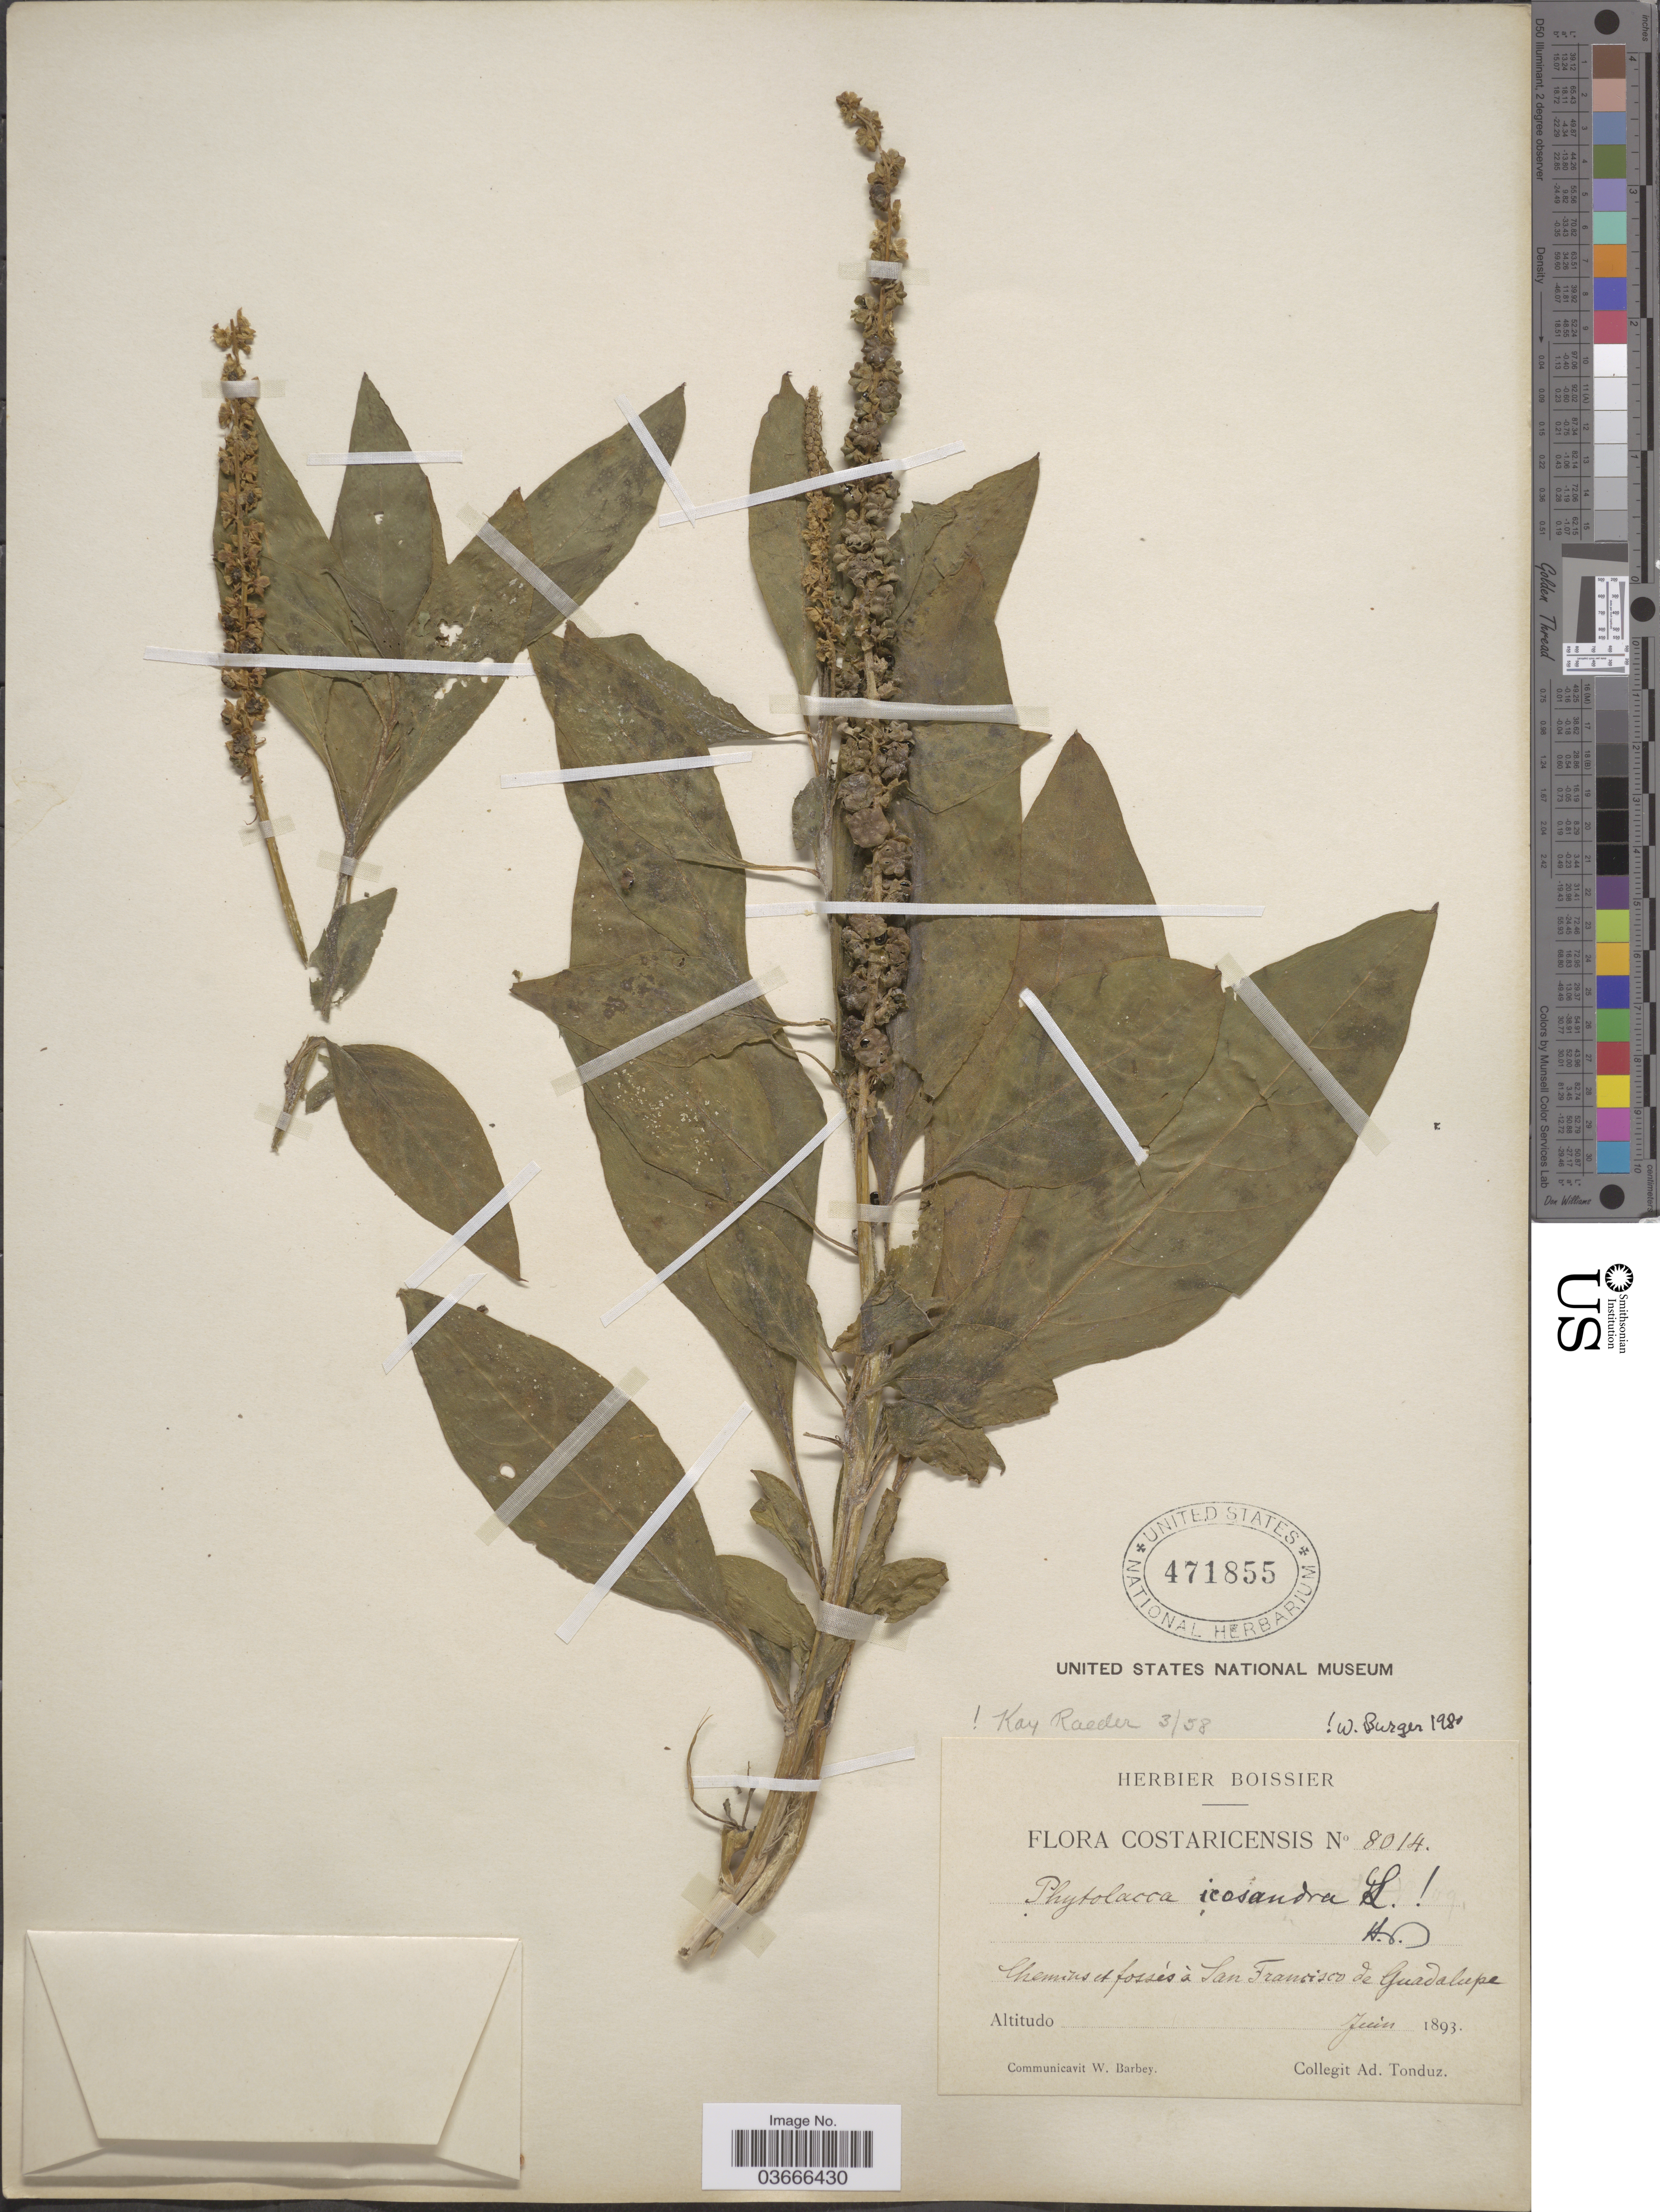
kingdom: Plantae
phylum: Tracheophyta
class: Magnoliopsida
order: Caryophyllales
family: Phytolaccaceae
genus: Phytolacca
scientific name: Phytolacca icosandra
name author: L.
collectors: A. Tonduz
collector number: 8014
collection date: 1893-06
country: Costa Rica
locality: Chemins et fossés San Francisco de Guadalupe.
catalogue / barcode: US 471855